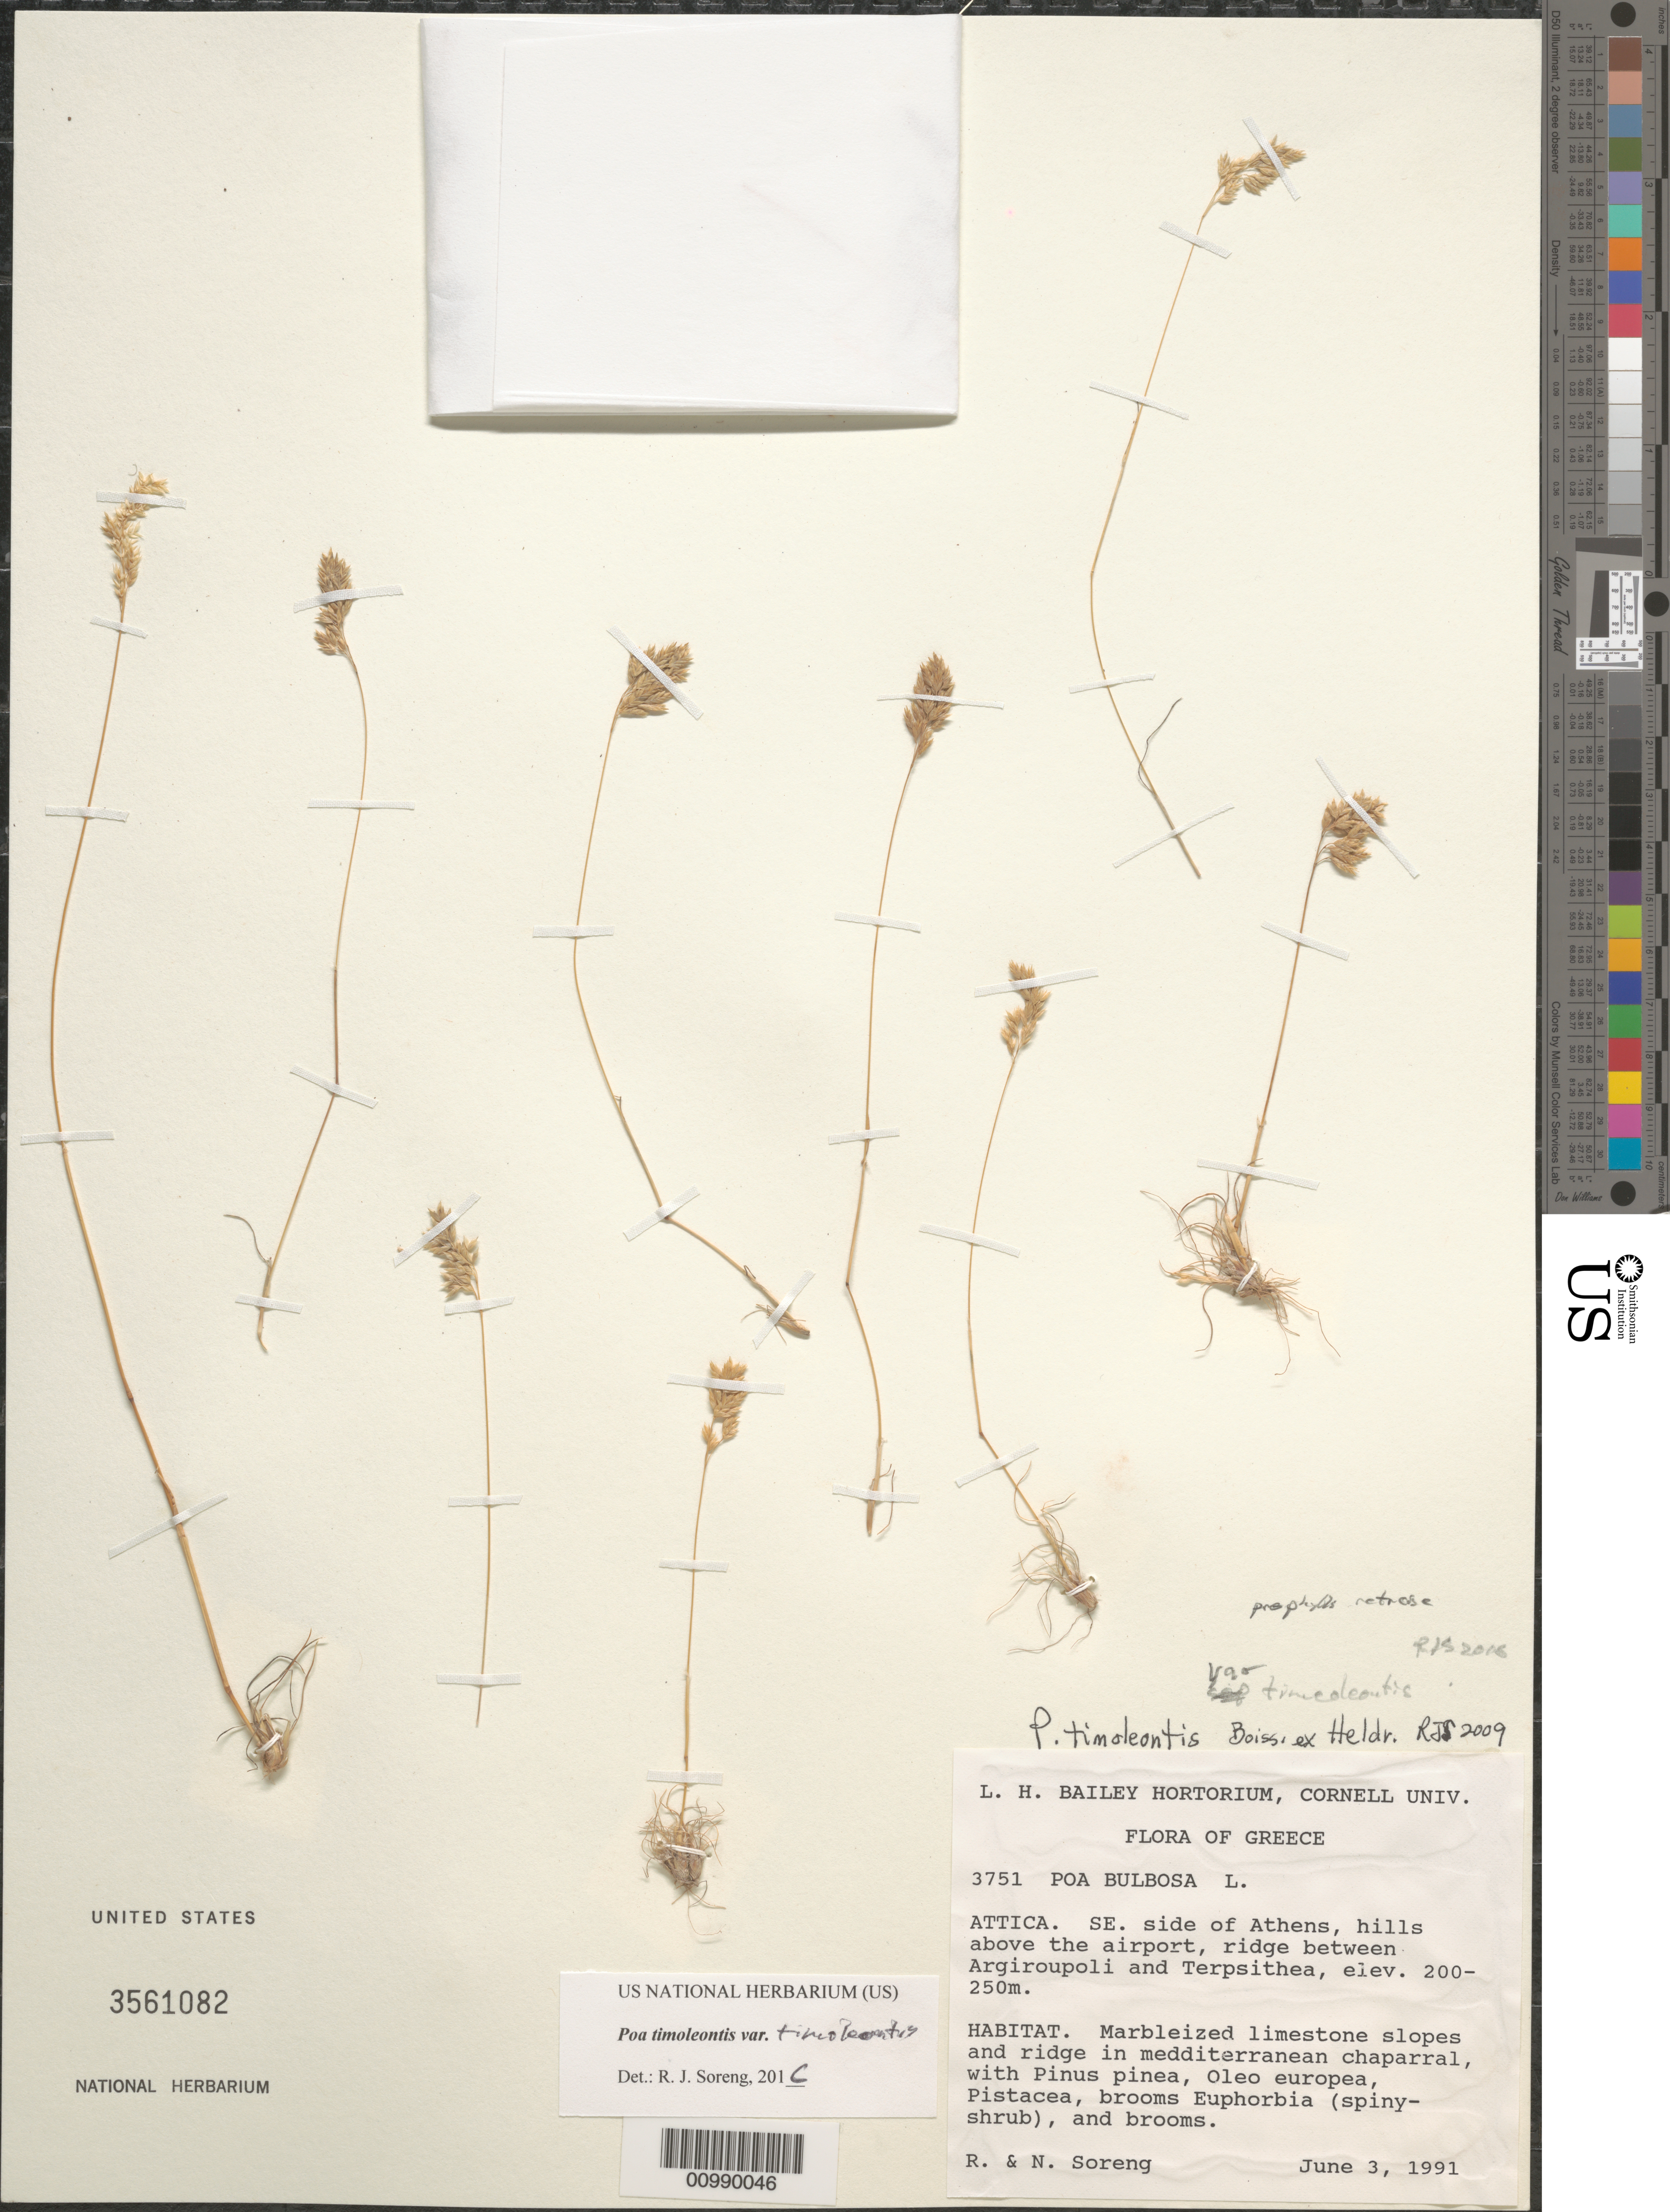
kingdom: Plantae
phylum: Tracheophyta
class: Liliopsida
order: Poales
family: Poaceae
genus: Poa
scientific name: Poa timoleontis var. timoleontis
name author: Heldr. ex Boiss.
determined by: Soreng, Robert J., Research Associate (BOT), Smithsonian Institution - National Museum of Natural History (UNITED STATES)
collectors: R. J. Soreng & N. L. Soreng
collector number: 3751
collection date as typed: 03 Jun 1991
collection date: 1991-06-03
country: Greece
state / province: Attica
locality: SE side of Athens, hills above the airport, ridge between Argiroupoli and Terpsithea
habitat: Marblized limestone slopes and ridge in chaparral, with Pinus pinea, Oleo europea, Pistacea, Euphorbia (spiny shb) & brooms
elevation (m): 200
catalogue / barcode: US 3561082